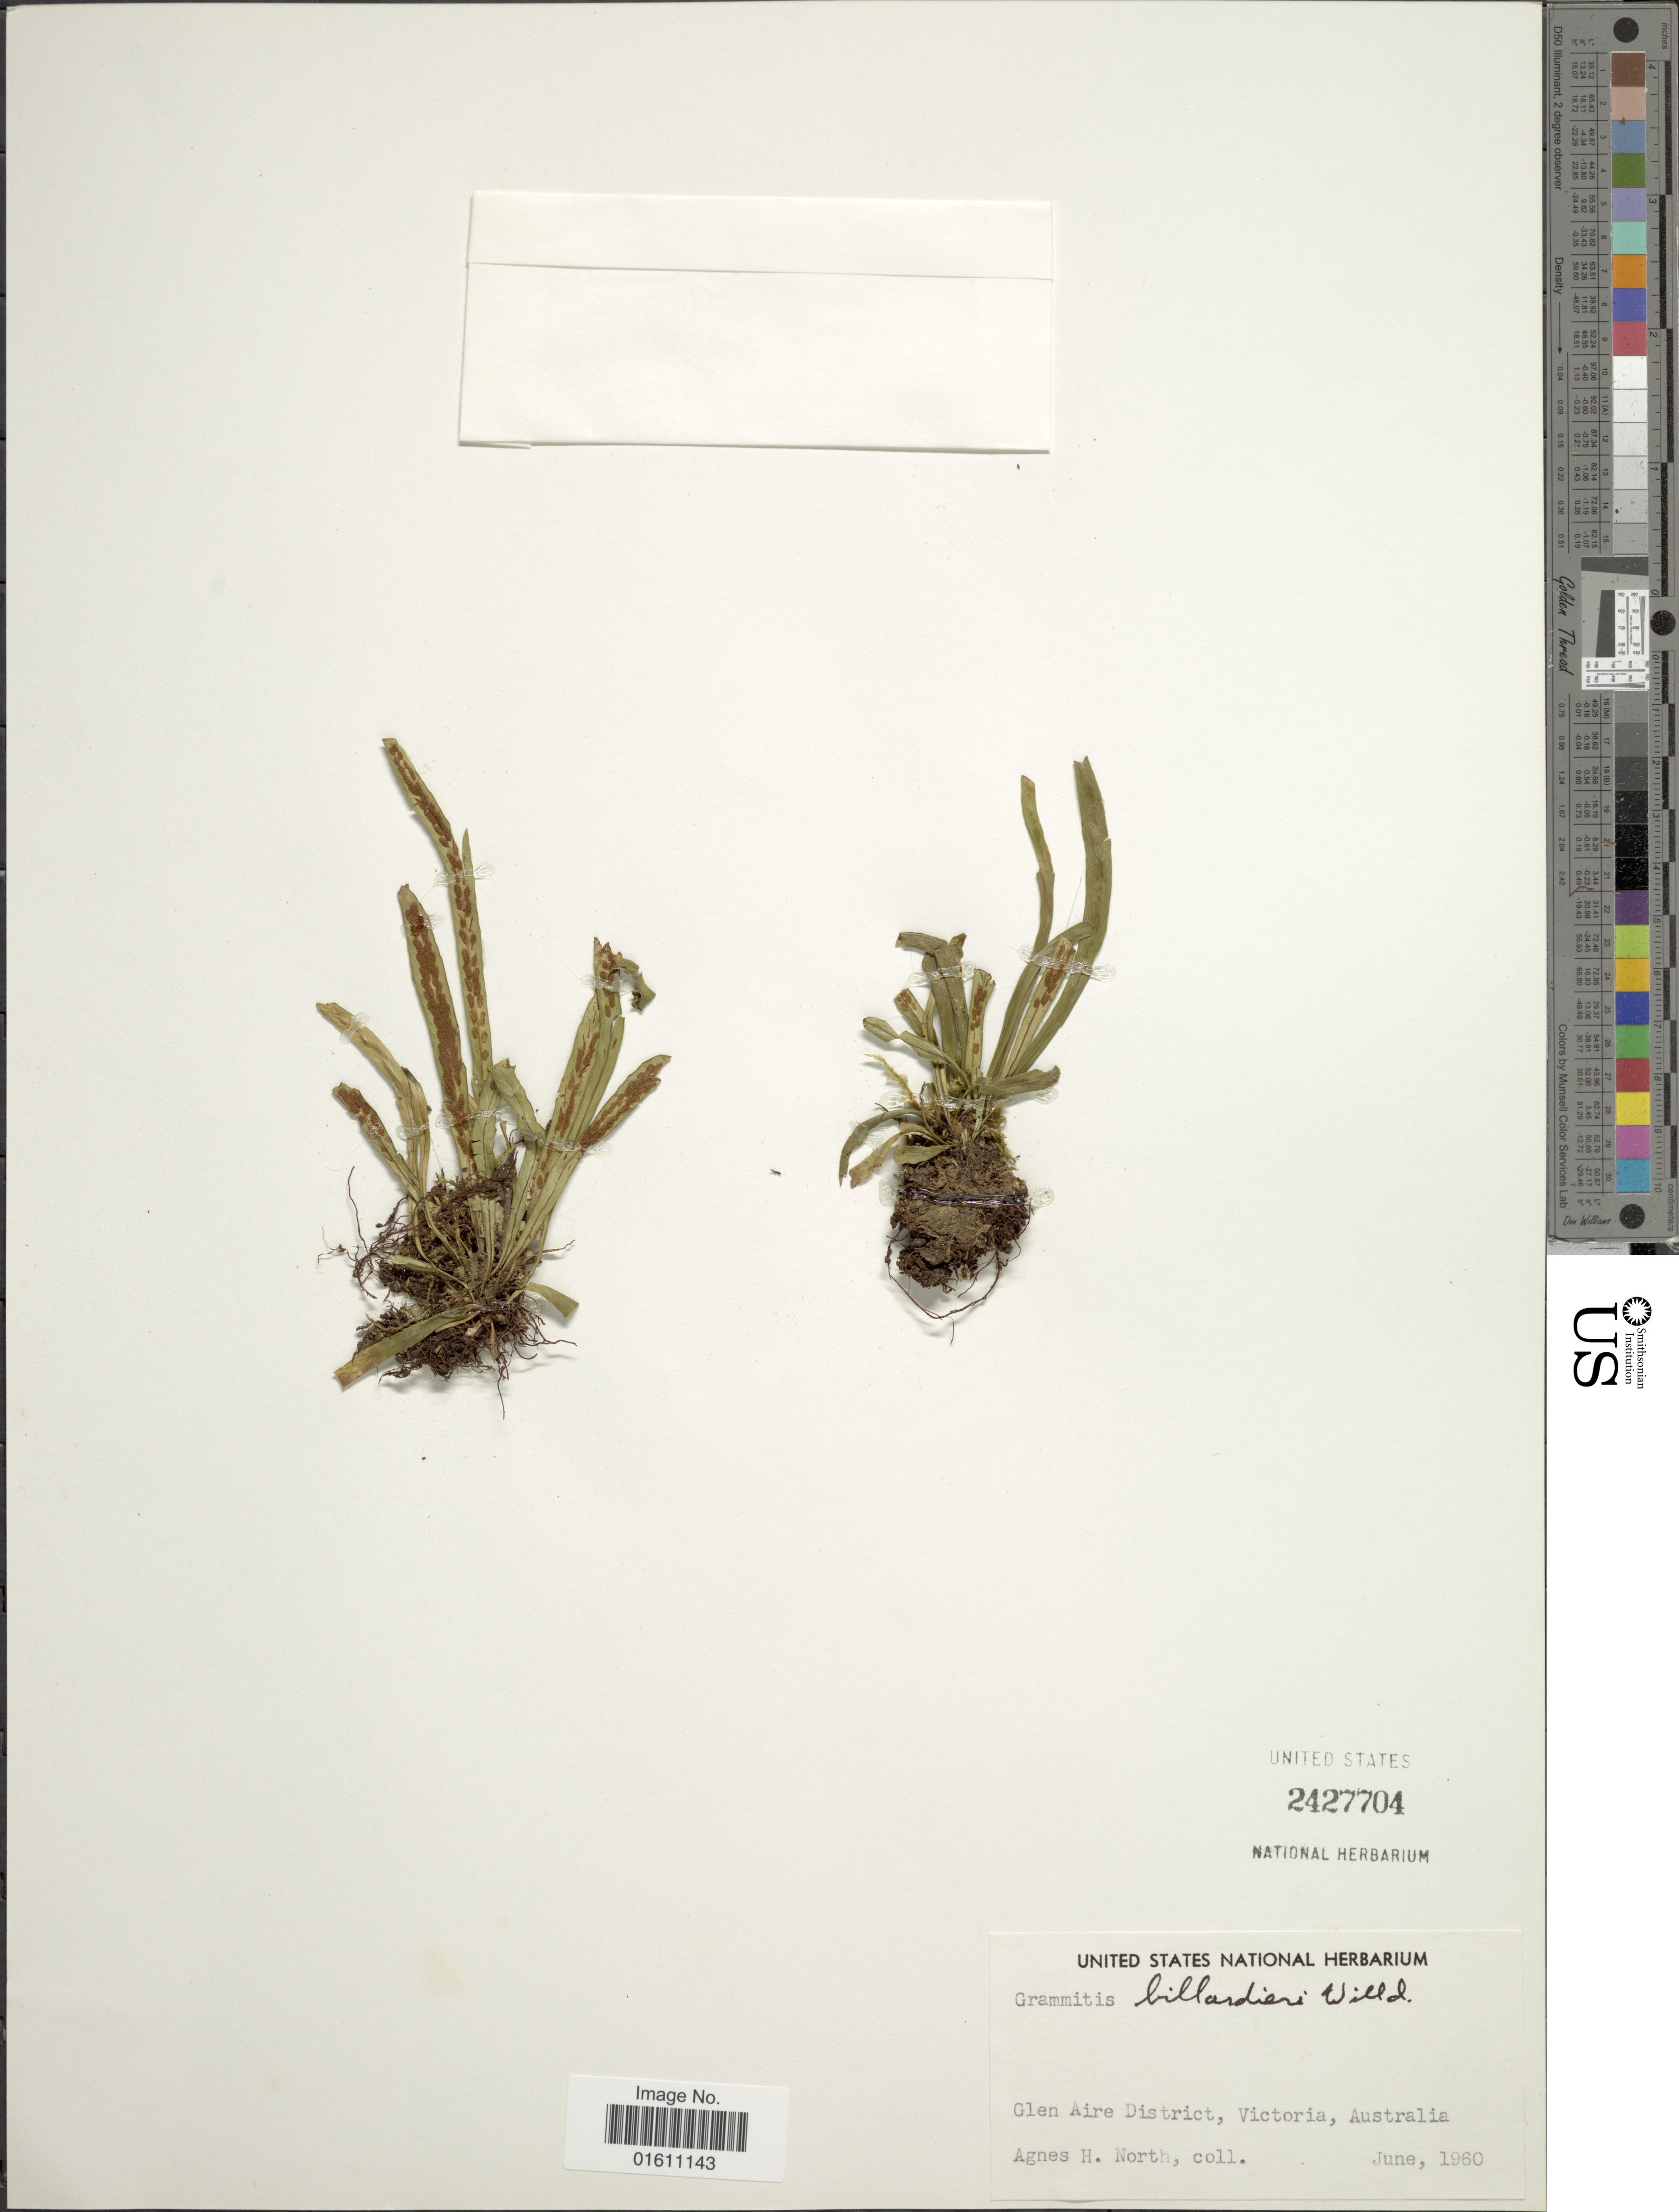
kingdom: Plantae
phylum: Tracheophyta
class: Polypodiopsida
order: Polypodiales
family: Polypodiaceae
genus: Notogrammitis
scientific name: Notogrammitis billardierei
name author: (Willd.) Parris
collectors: A. North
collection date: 1960-06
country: Australia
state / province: Victoria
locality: Glen Aire District, Victoria, Australia.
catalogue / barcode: US 2427704